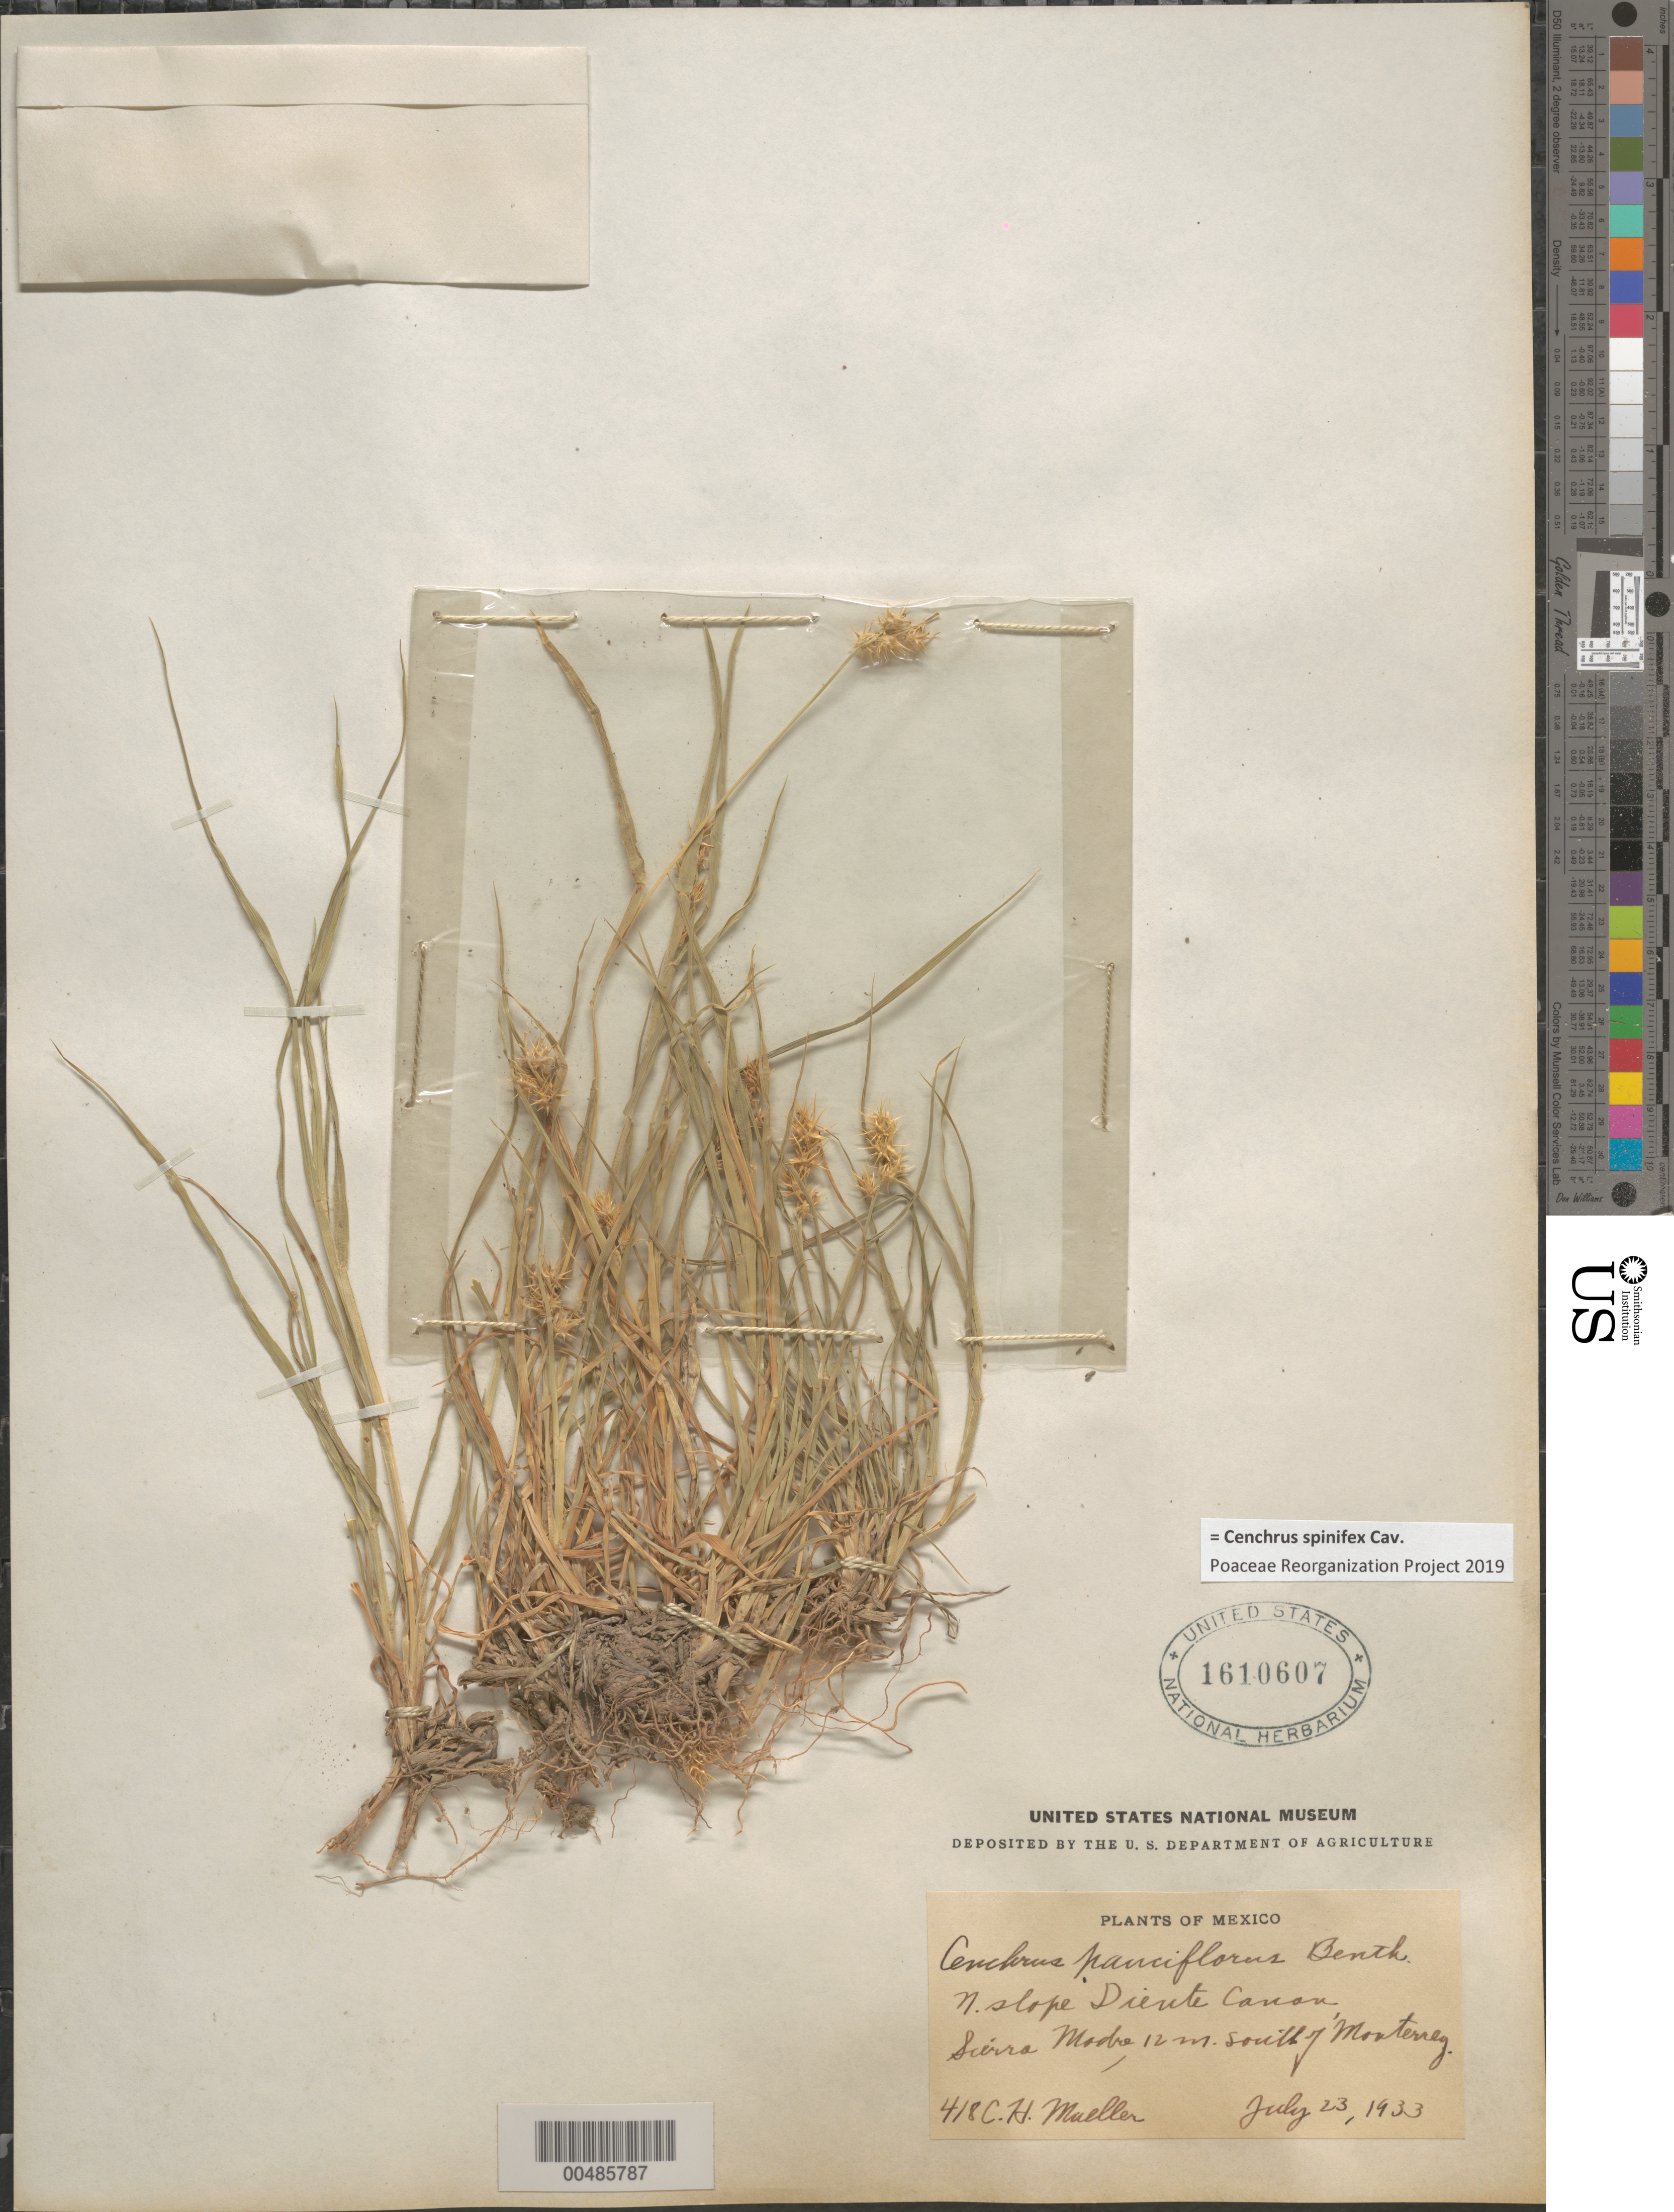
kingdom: Plantae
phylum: Tracheophyta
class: Liliopsida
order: Poales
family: Poaceae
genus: Cenchrus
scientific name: Cenchrus spinifex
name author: Cav.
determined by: Poaceae Reorganization Project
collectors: C. H. Muller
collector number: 418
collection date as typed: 23 Jul 1933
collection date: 1933-07-23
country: Mexico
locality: N slope Diente Canon, Sierra Madre, 12 mi S of Monterrey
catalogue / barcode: US 1610607